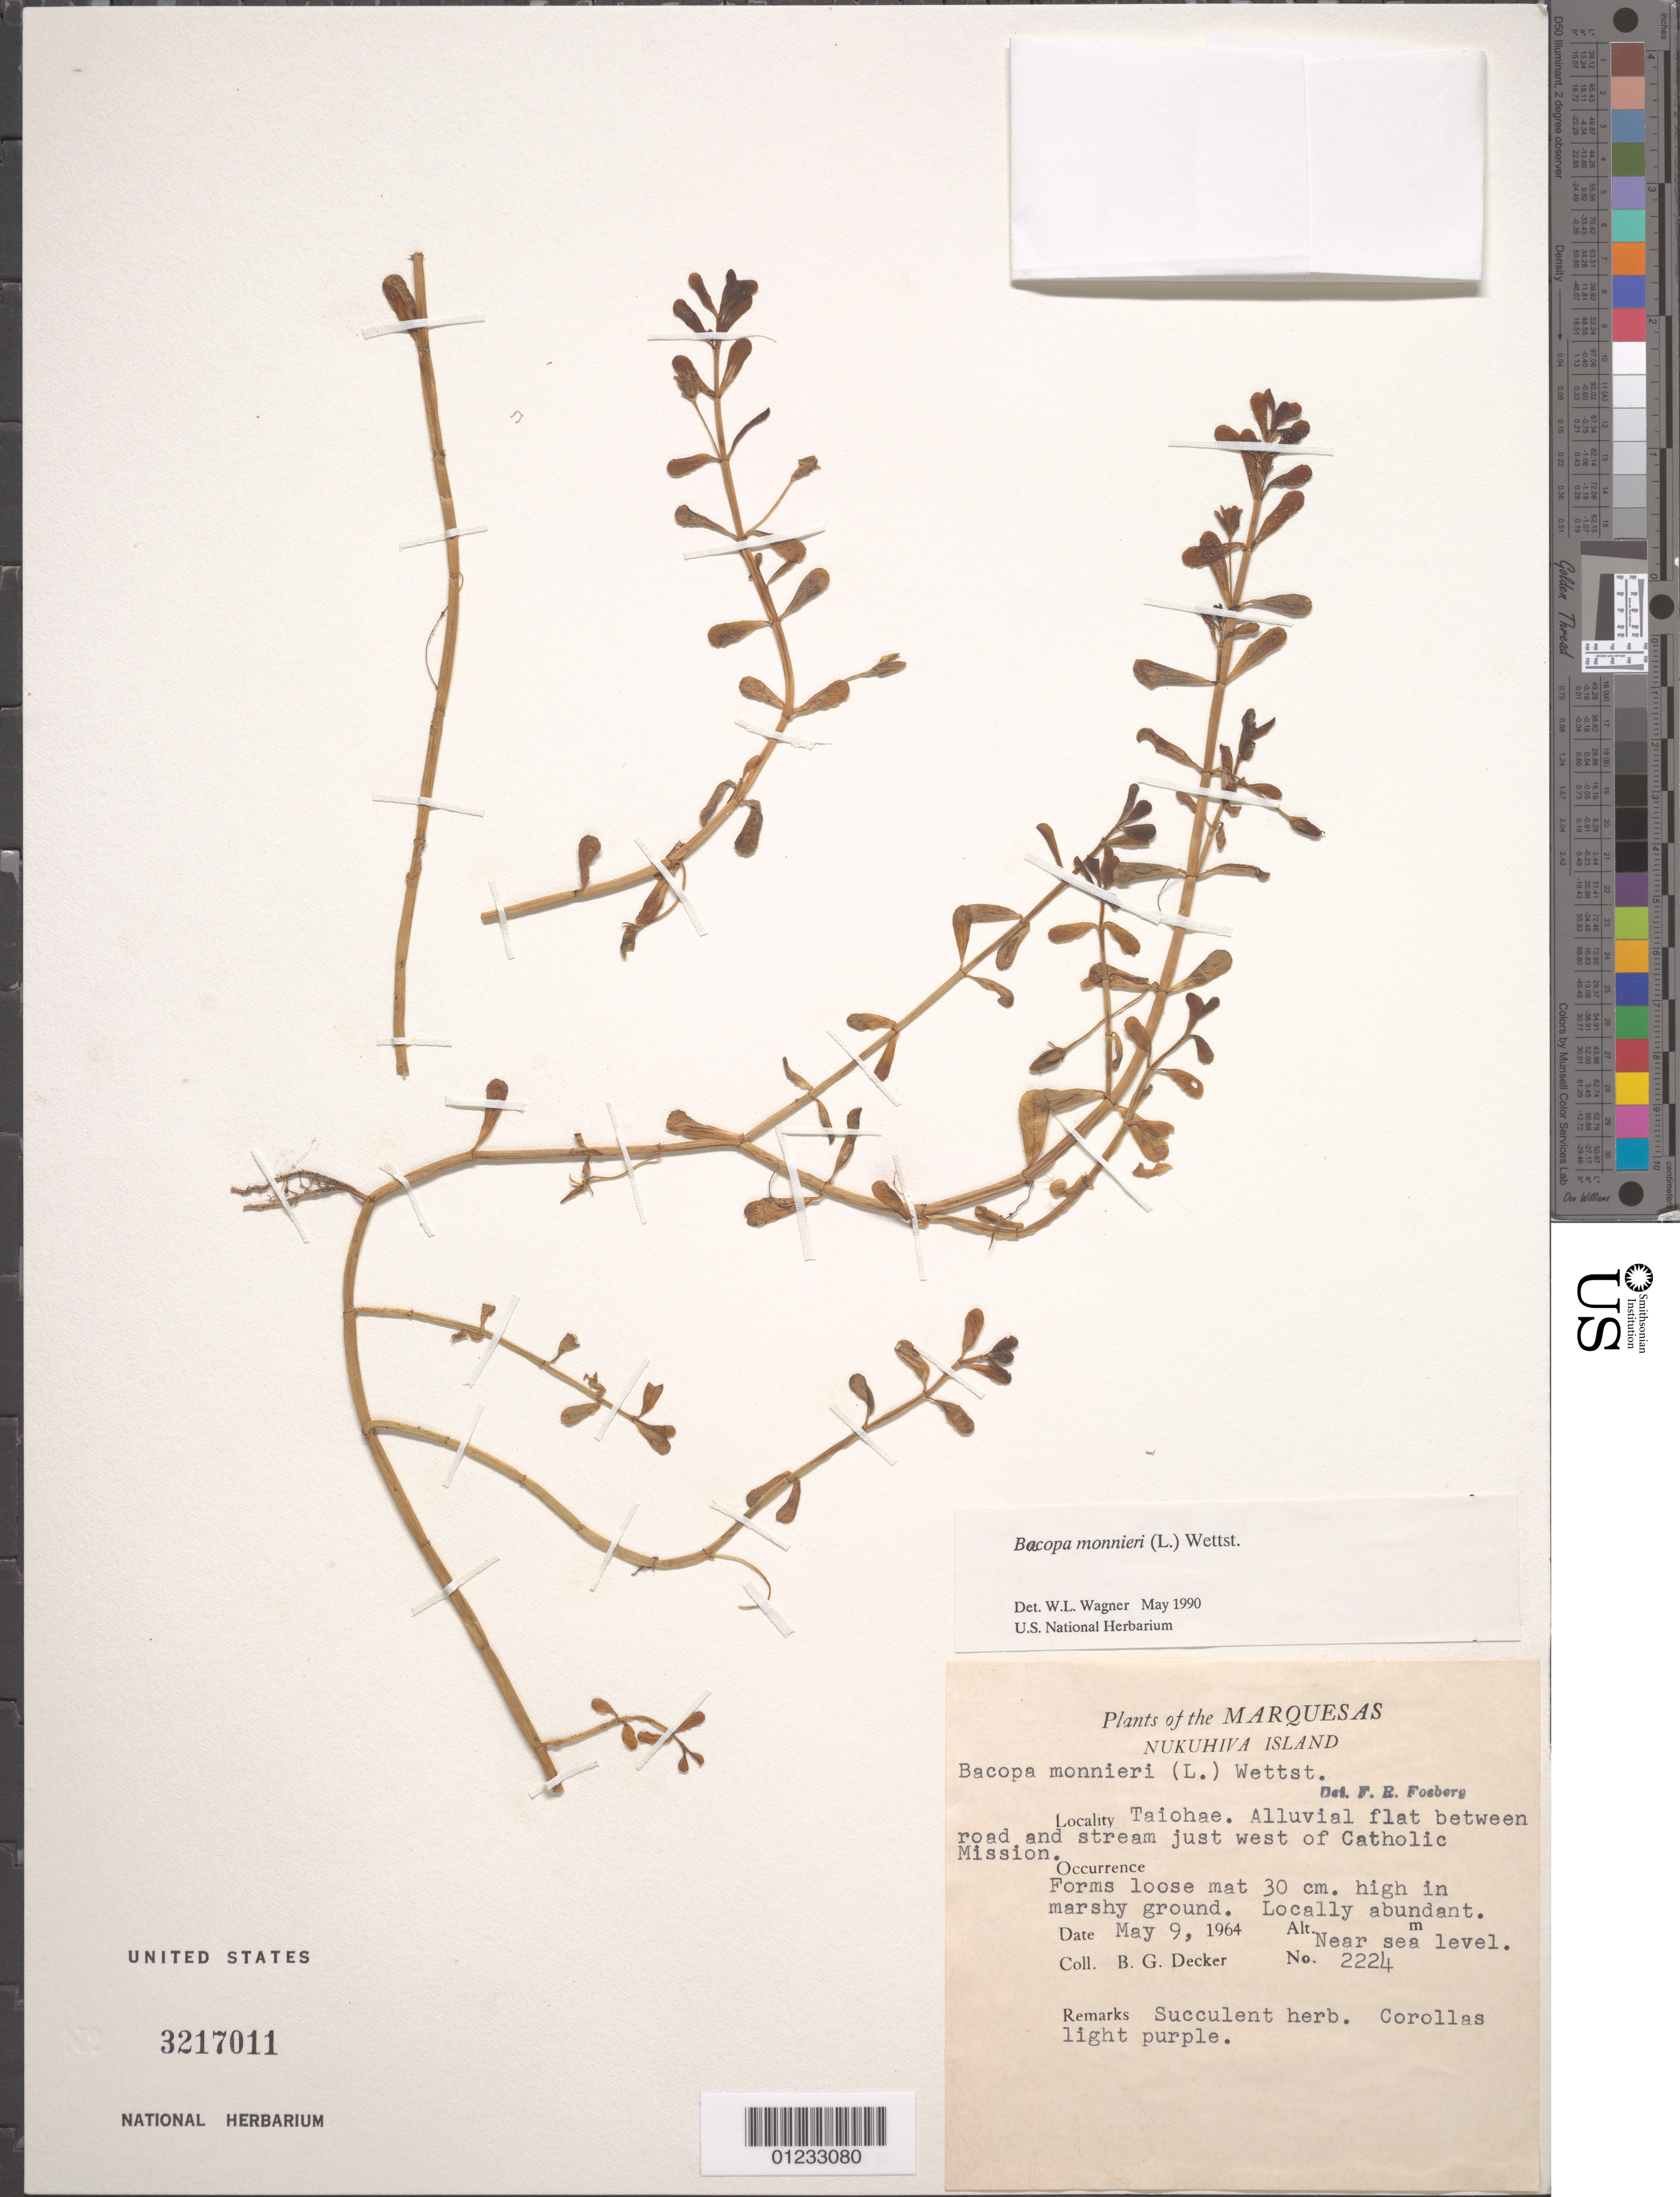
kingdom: Plantae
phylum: Tracheophyta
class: Magnoliopsida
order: Lamiales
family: Plantaginaceae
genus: Bacopa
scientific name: Bacopa monnieri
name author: (L.) Wettst.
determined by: Wagner, W. L., (BOT), Smithsonian Institution - National Museum of Natural History (UNITED STATES)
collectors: B. G. Decker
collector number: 2224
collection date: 1964-05-09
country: French Polynesia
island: Nuku Hiva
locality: Taiohae, alluvial flat between road and stream, just W of Catholic Mission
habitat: Forms loose mat in marshy ground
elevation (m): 0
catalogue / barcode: US 3217011